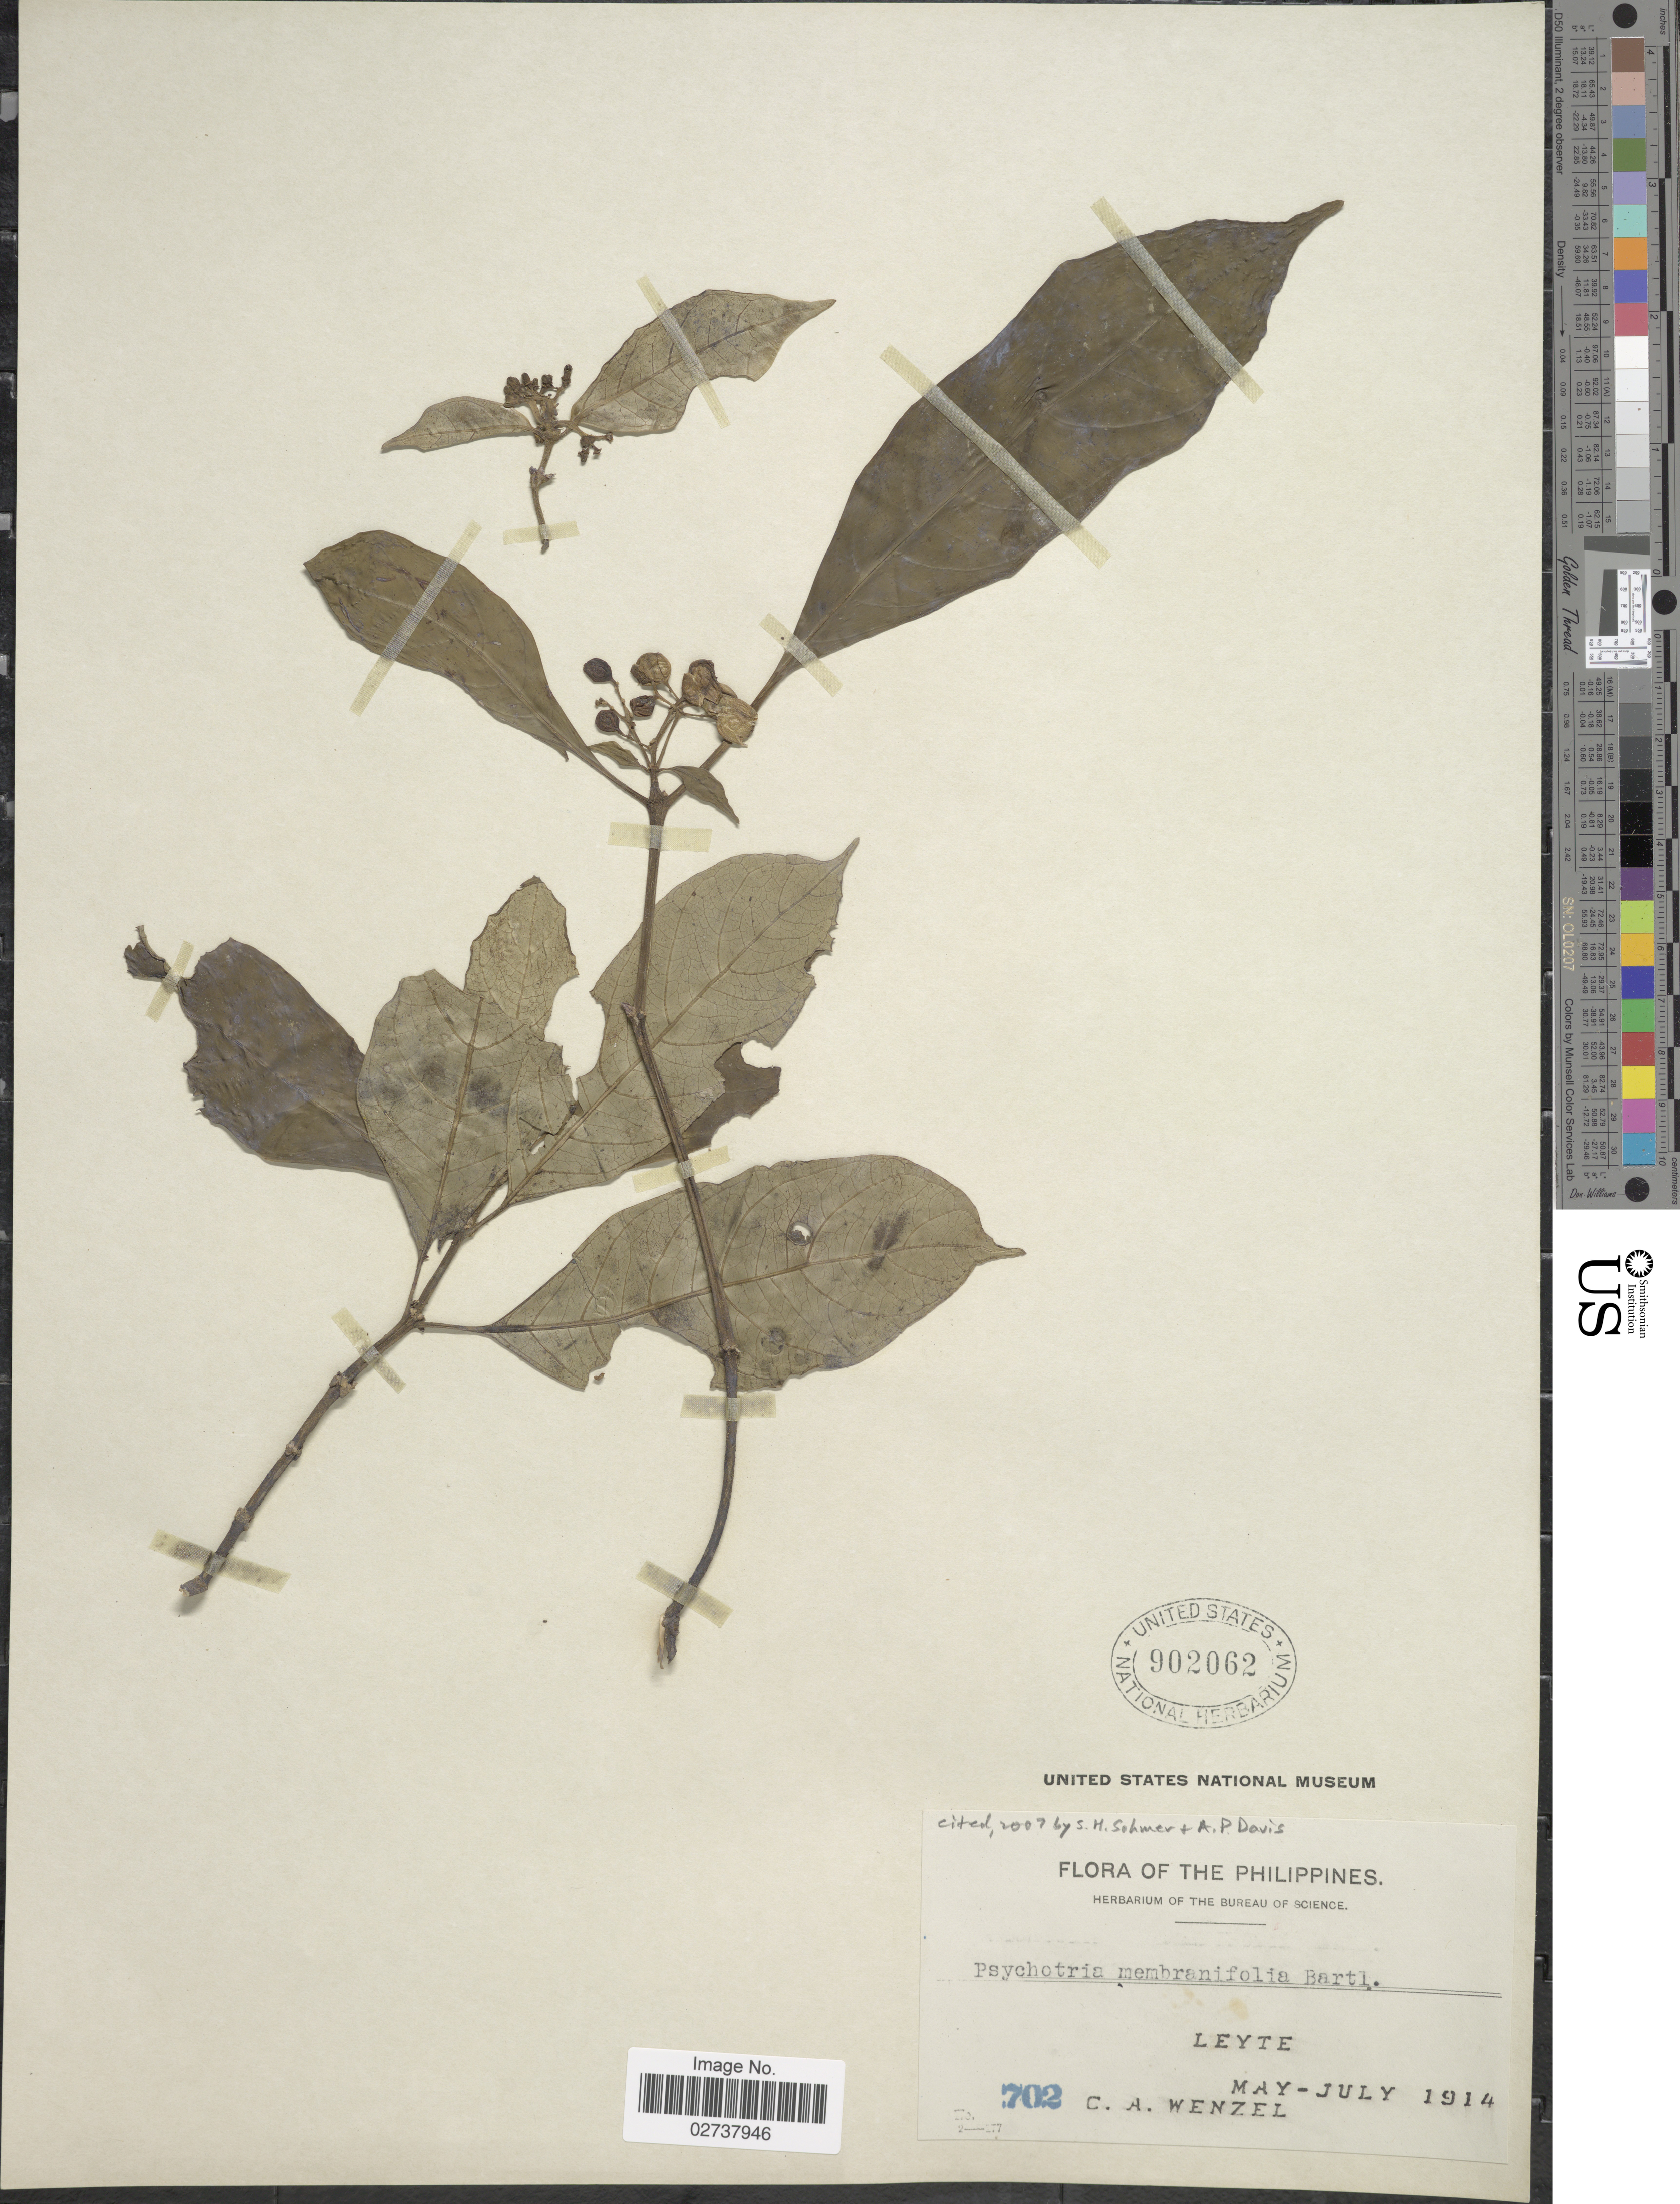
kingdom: Plantae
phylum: Tracheophyta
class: Magnoliopsida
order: Gentianales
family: Rubiaceae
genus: Psychotria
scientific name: Psychotria membranifolia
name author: Bartl. ex A. DC.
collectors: C. Wenzel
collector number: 702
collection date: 1914-05/1914-07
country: Philippines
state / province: Eastern Visayas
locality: Leyte.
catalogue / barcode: US 902062